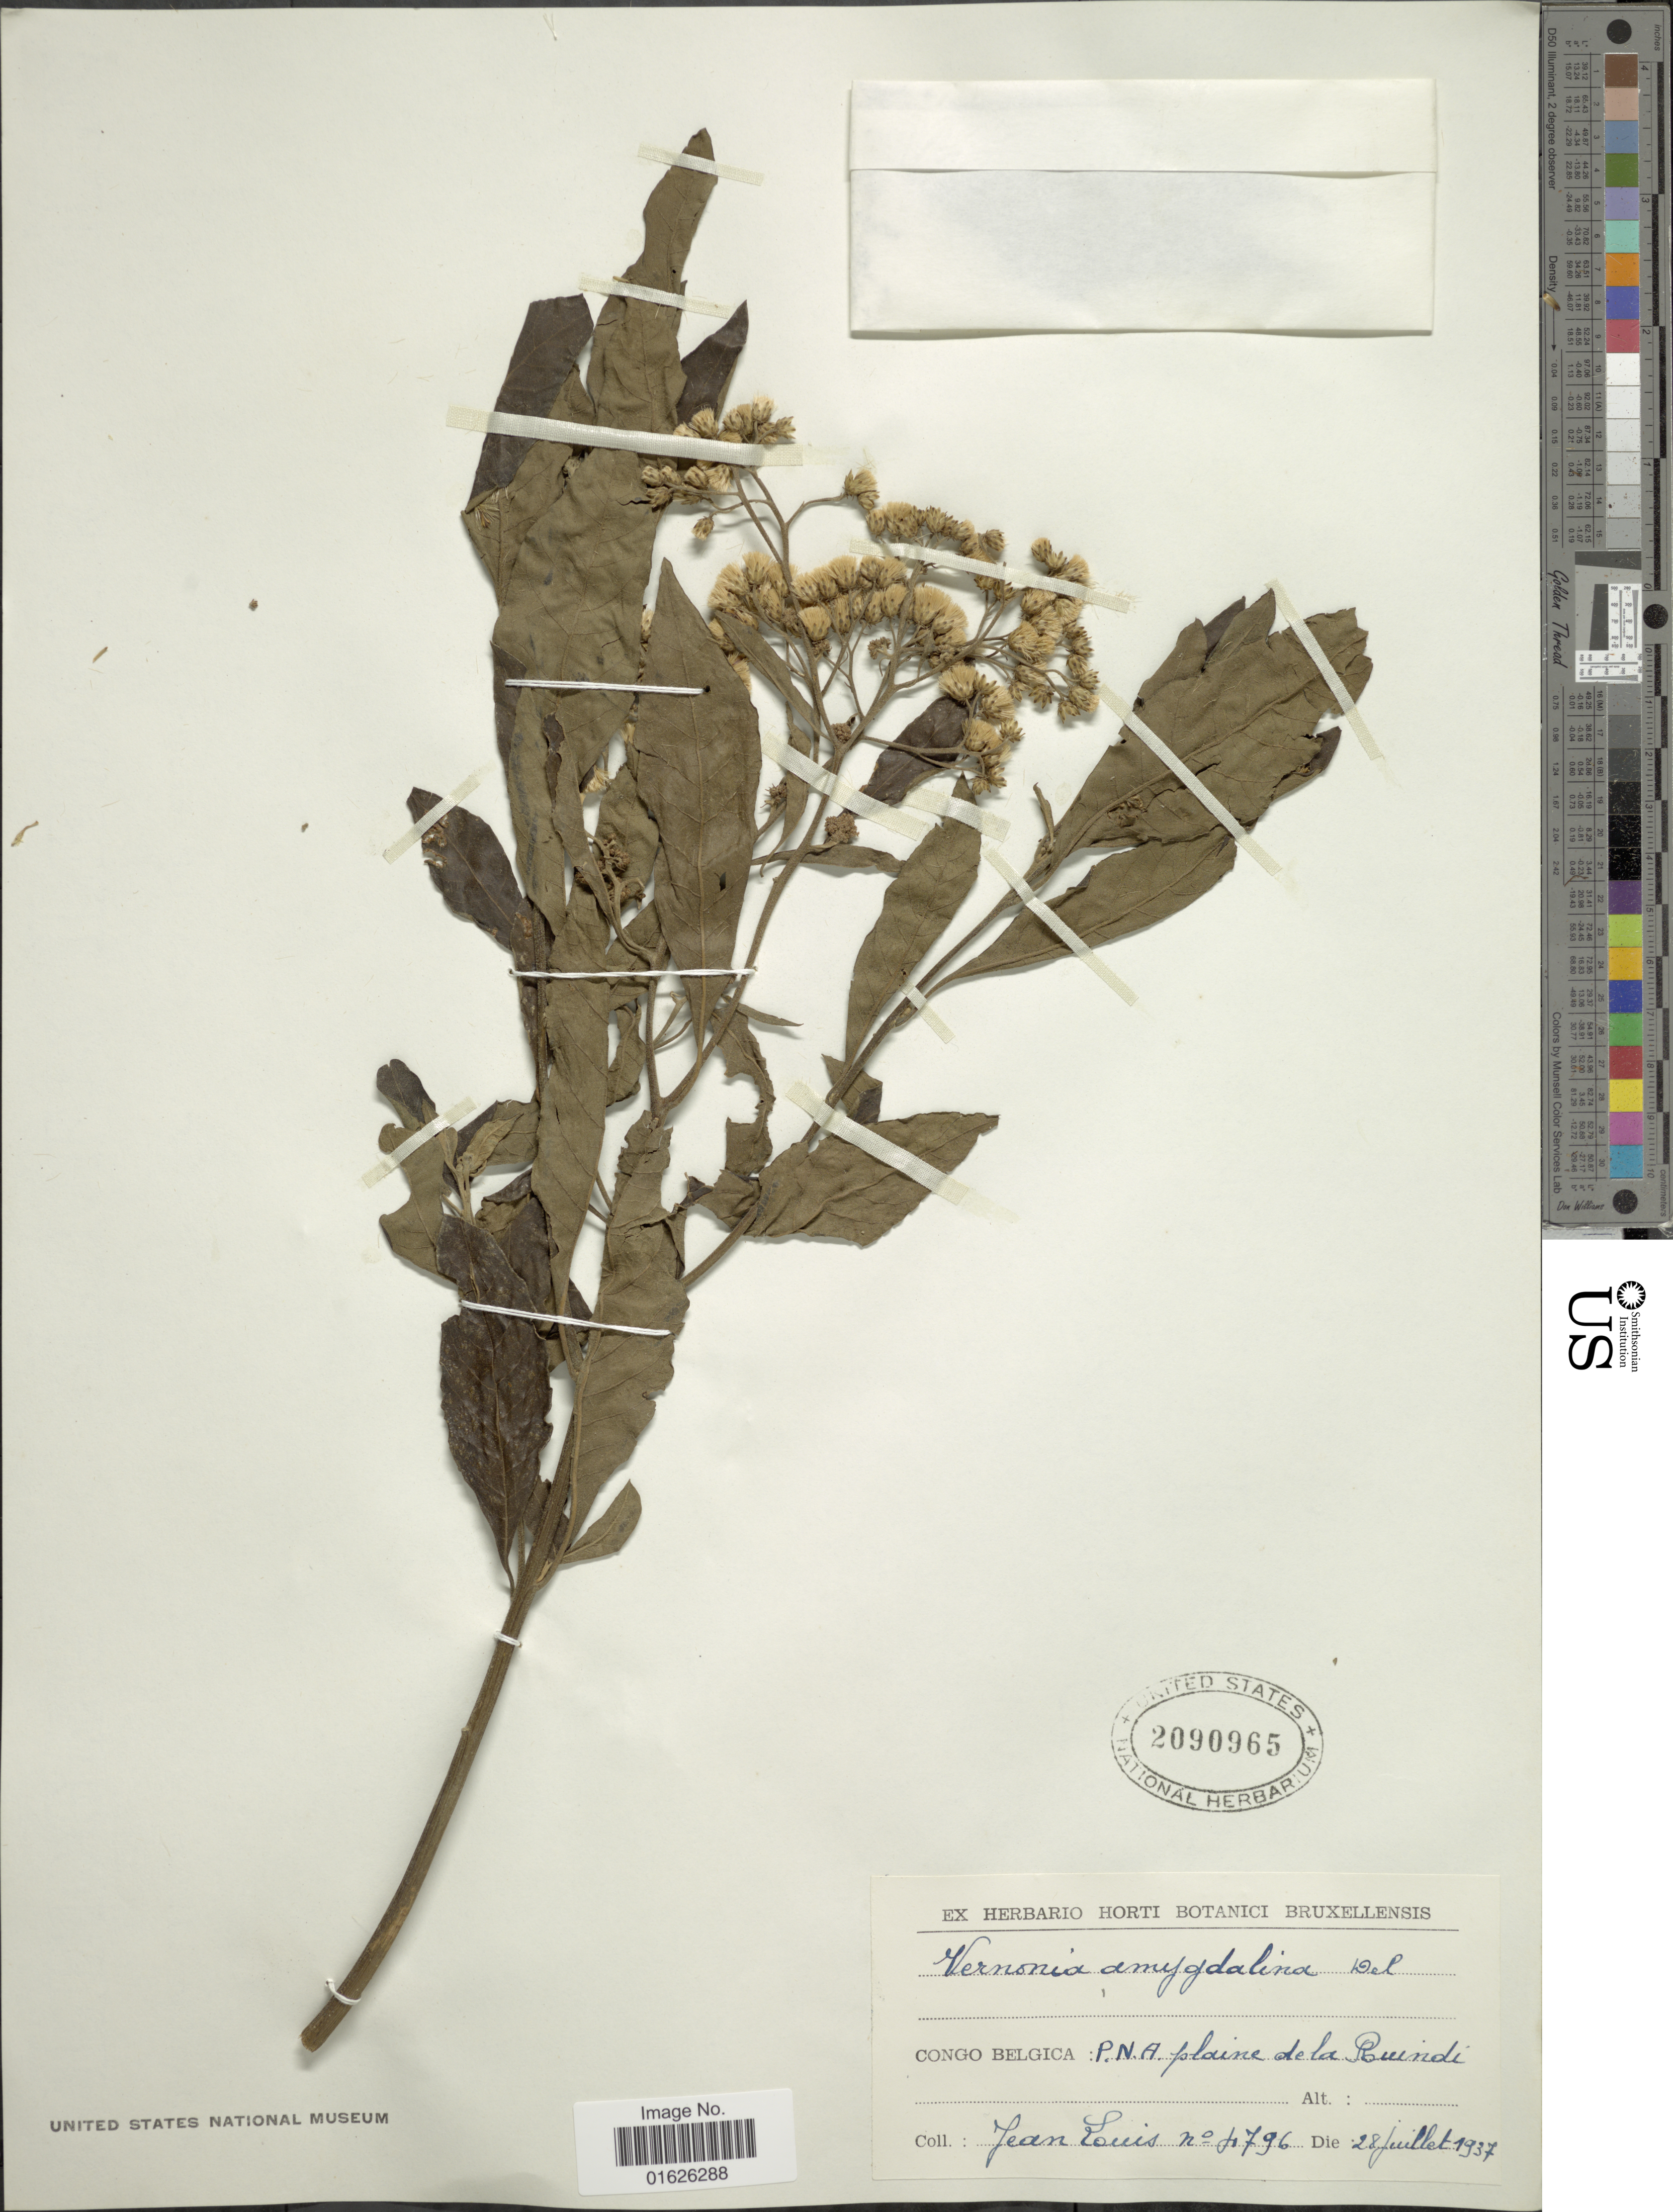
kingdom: Plantae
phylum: Tracheophyta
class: Magnoliopsida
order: Asterales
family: Asteraceae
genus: Gymnanthemum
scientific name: Gymnanthemum amygdalinum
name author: (Delile) Sch. Bip. ex Walp.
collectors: J. Louis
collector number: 4796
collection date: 1937-07-28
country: Congo, Democratic Republic of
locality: Congo Beligica, P.N.A. plaine de la Ruindi.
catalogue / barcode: US 2090965